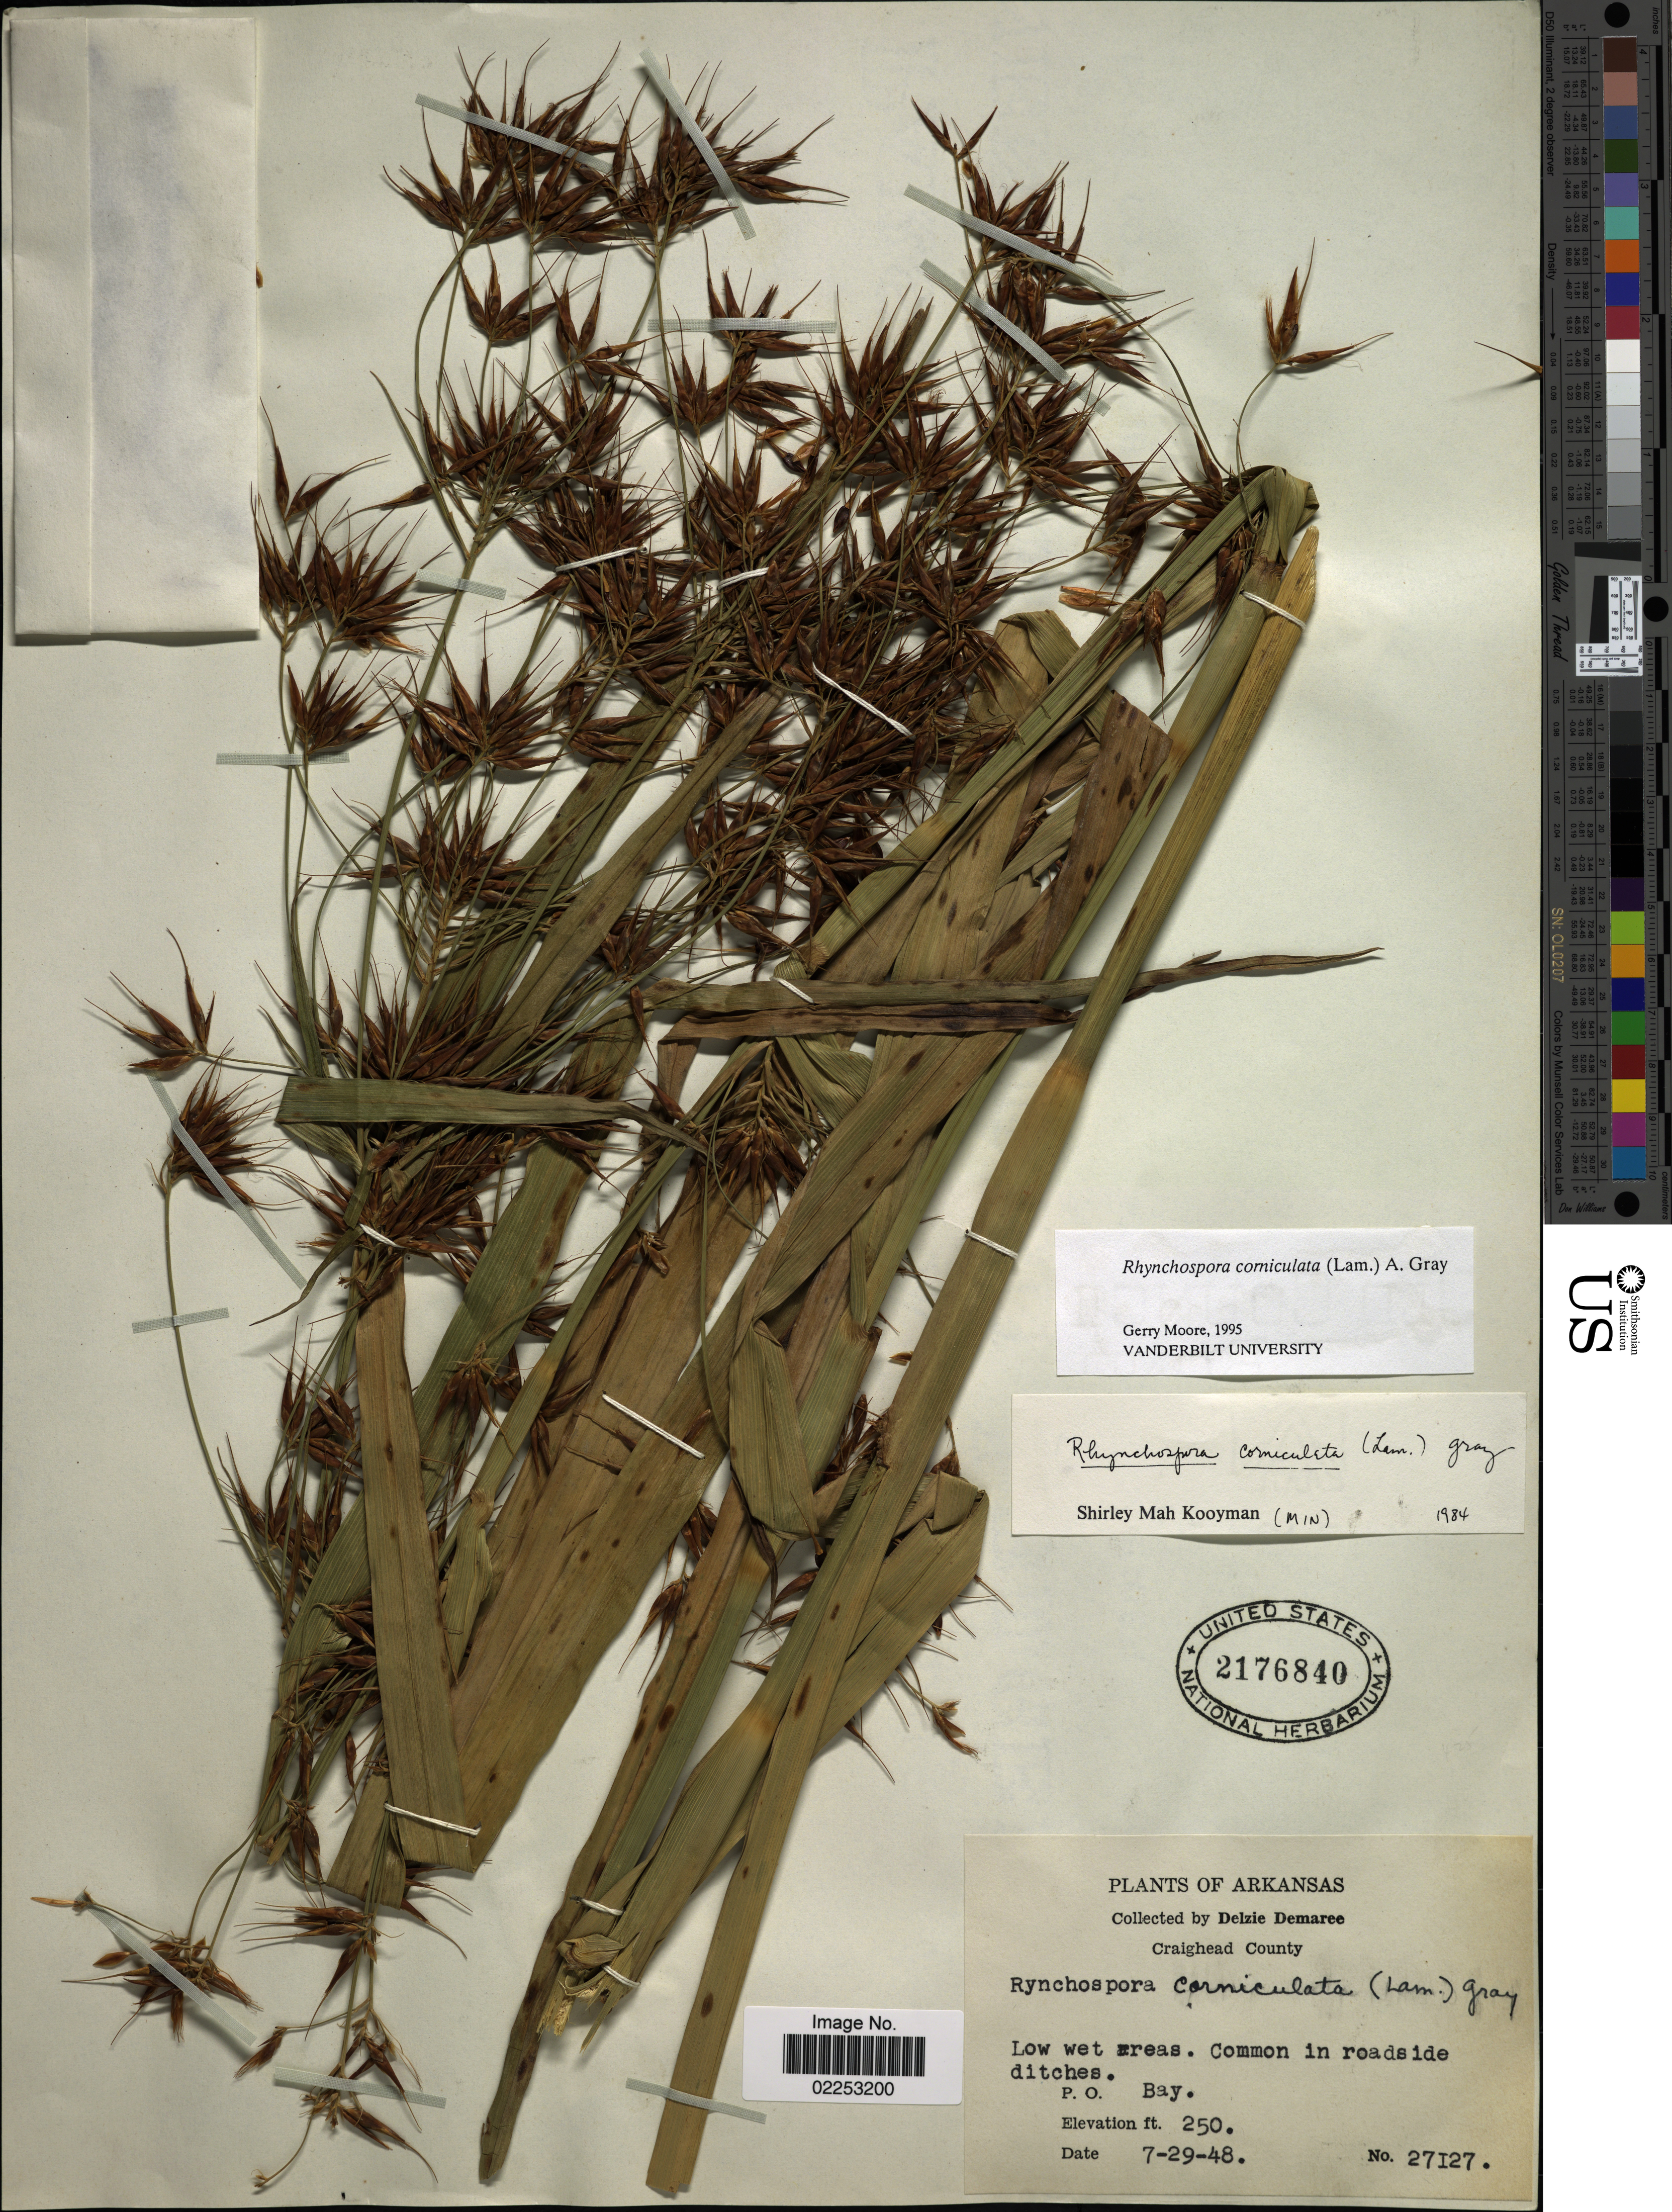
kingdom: Plantae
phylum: Tracheophyta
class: Liliopsida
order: Poales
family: Cyperaceae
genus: Rhynchospora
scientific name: Rhynchospora corniculata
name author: (Lam.) A. Gray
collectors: D. Demaree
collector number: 27127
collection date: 1948-07-29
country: United States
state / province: Arkansas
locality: Craighead County. P. O. Bay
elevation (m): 76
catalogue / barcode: US 2176840